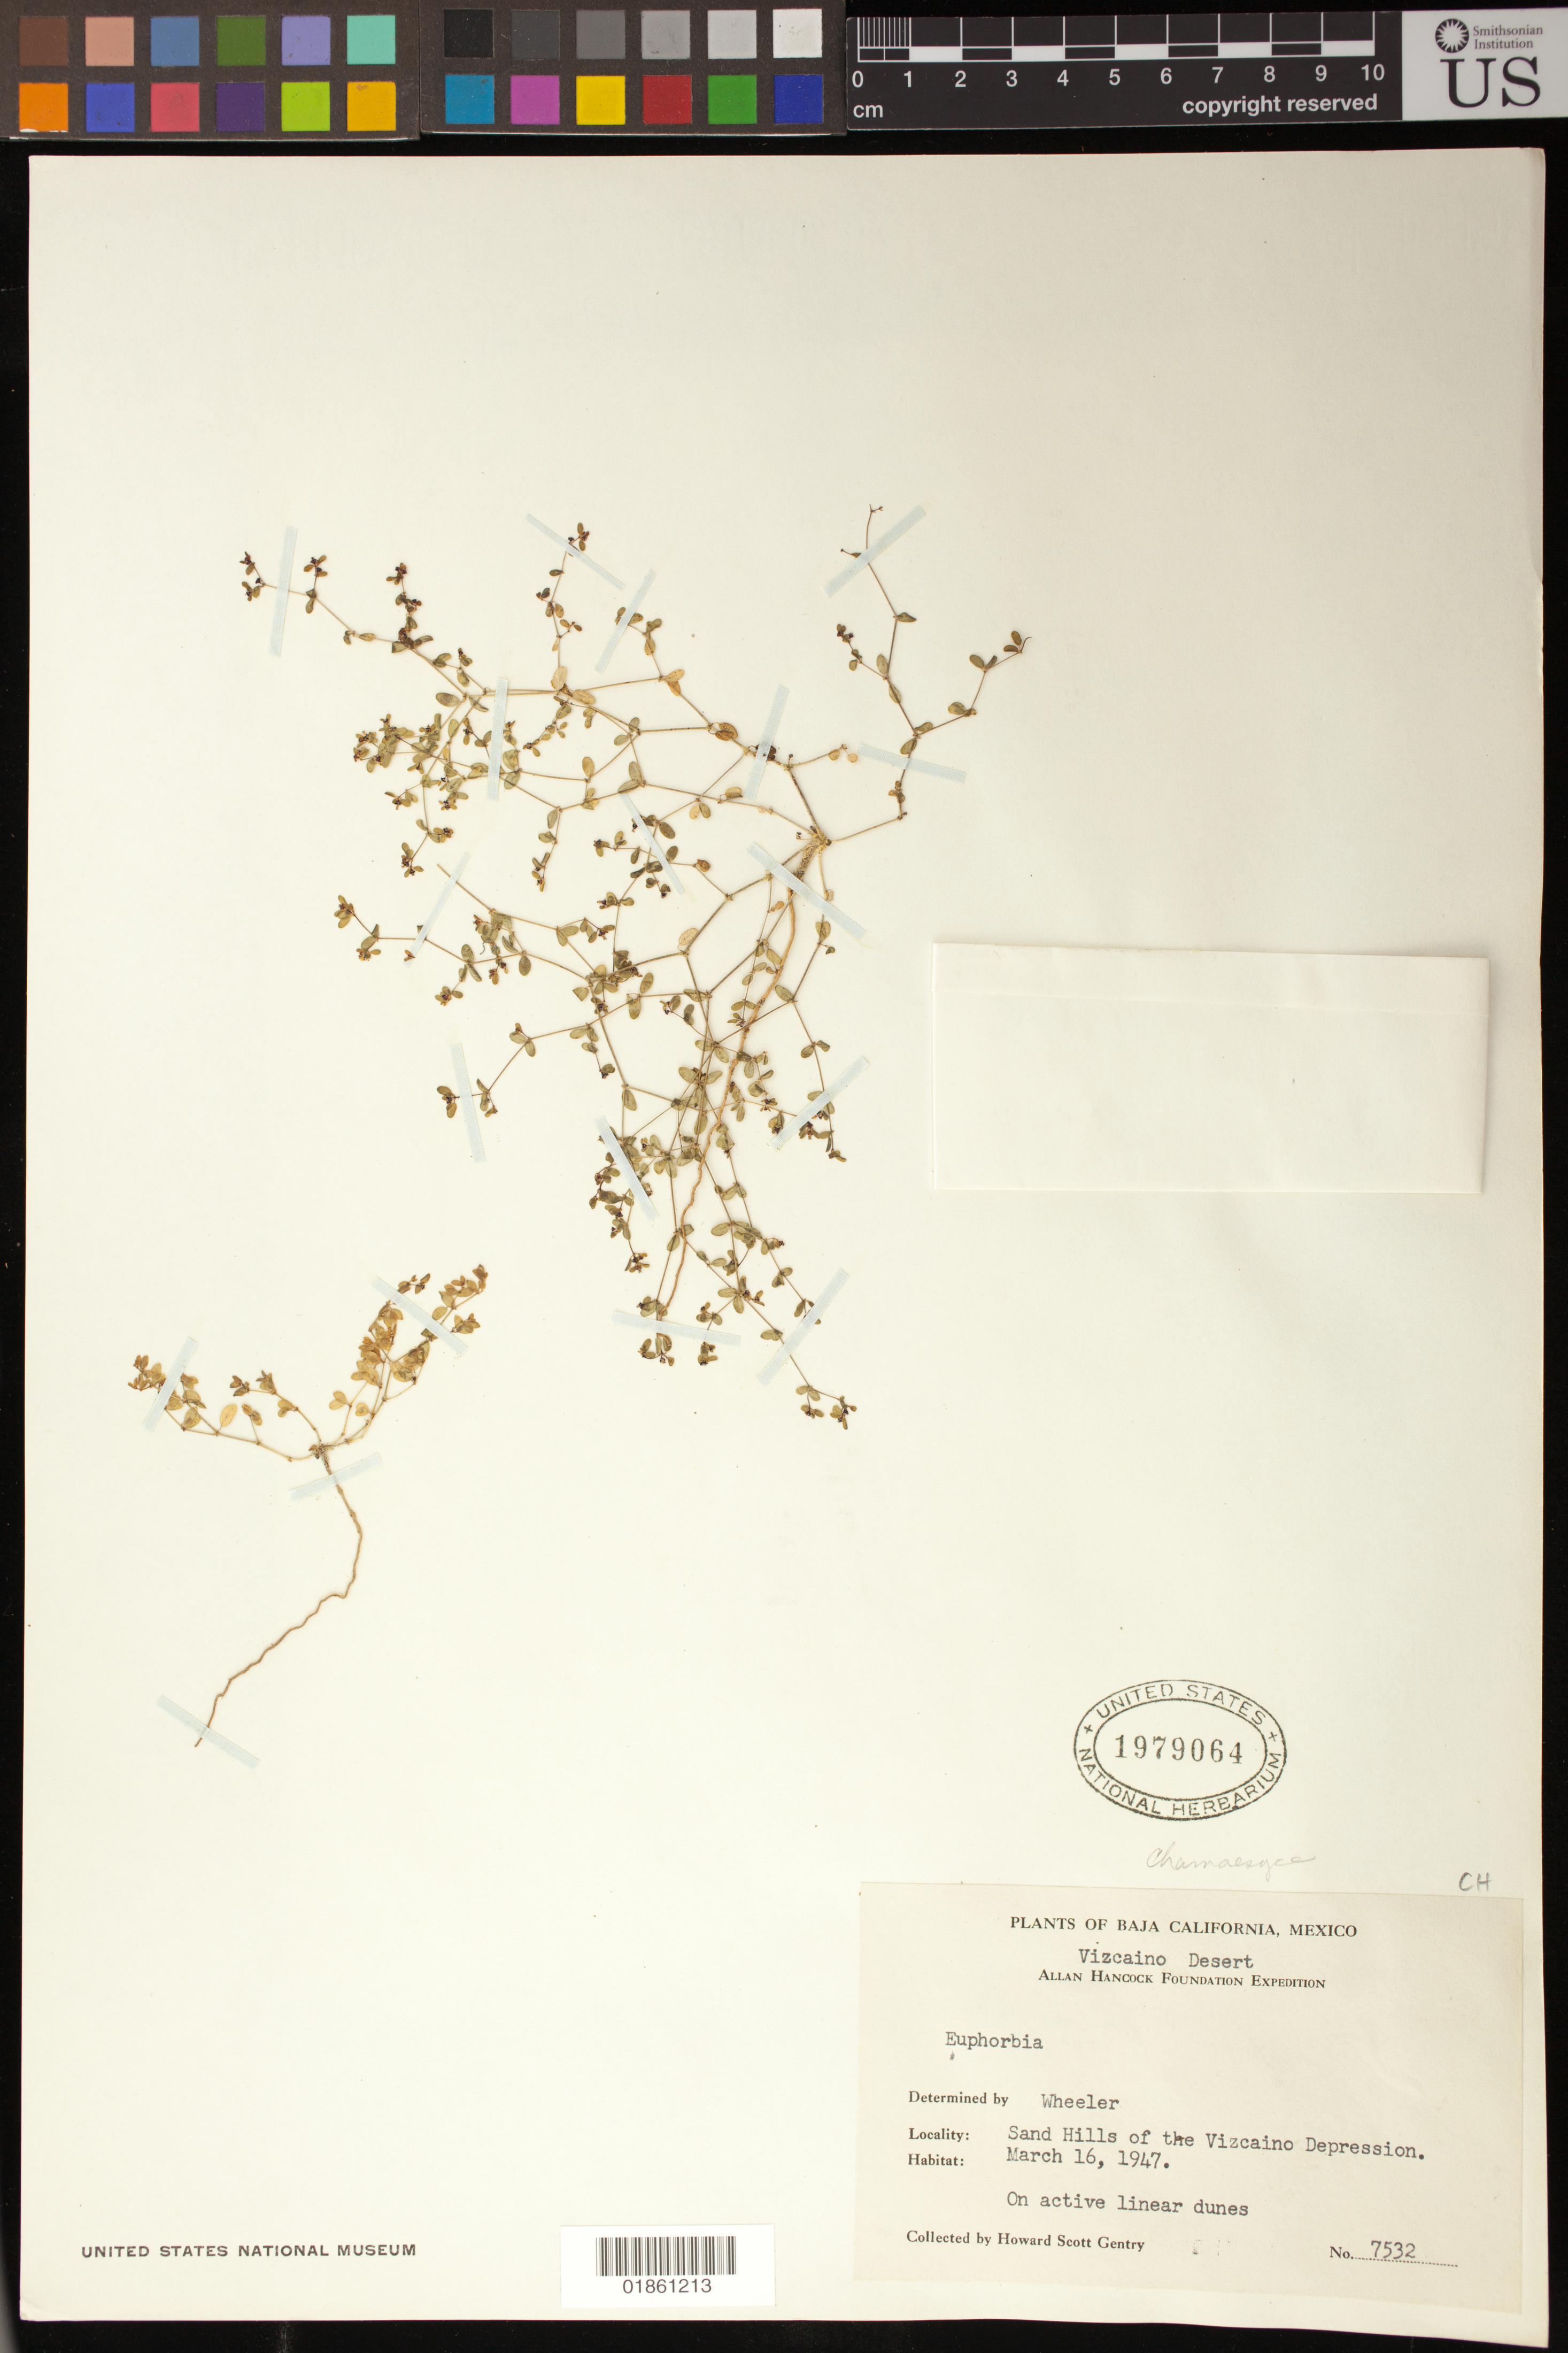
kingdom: Plantae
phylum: Tracheophyta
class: Magnoliopsida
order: Malpighiales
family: Euphorbiaceae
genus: Euphorbia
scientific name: Euphorbia sp.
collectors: H. S. Gentry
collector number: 7532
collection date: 1947-03-16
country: Mexico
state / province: Baja California Sur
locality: Vizcaino Desert; Sand hills of the Vizcaino Depression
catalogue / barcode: US 1979064